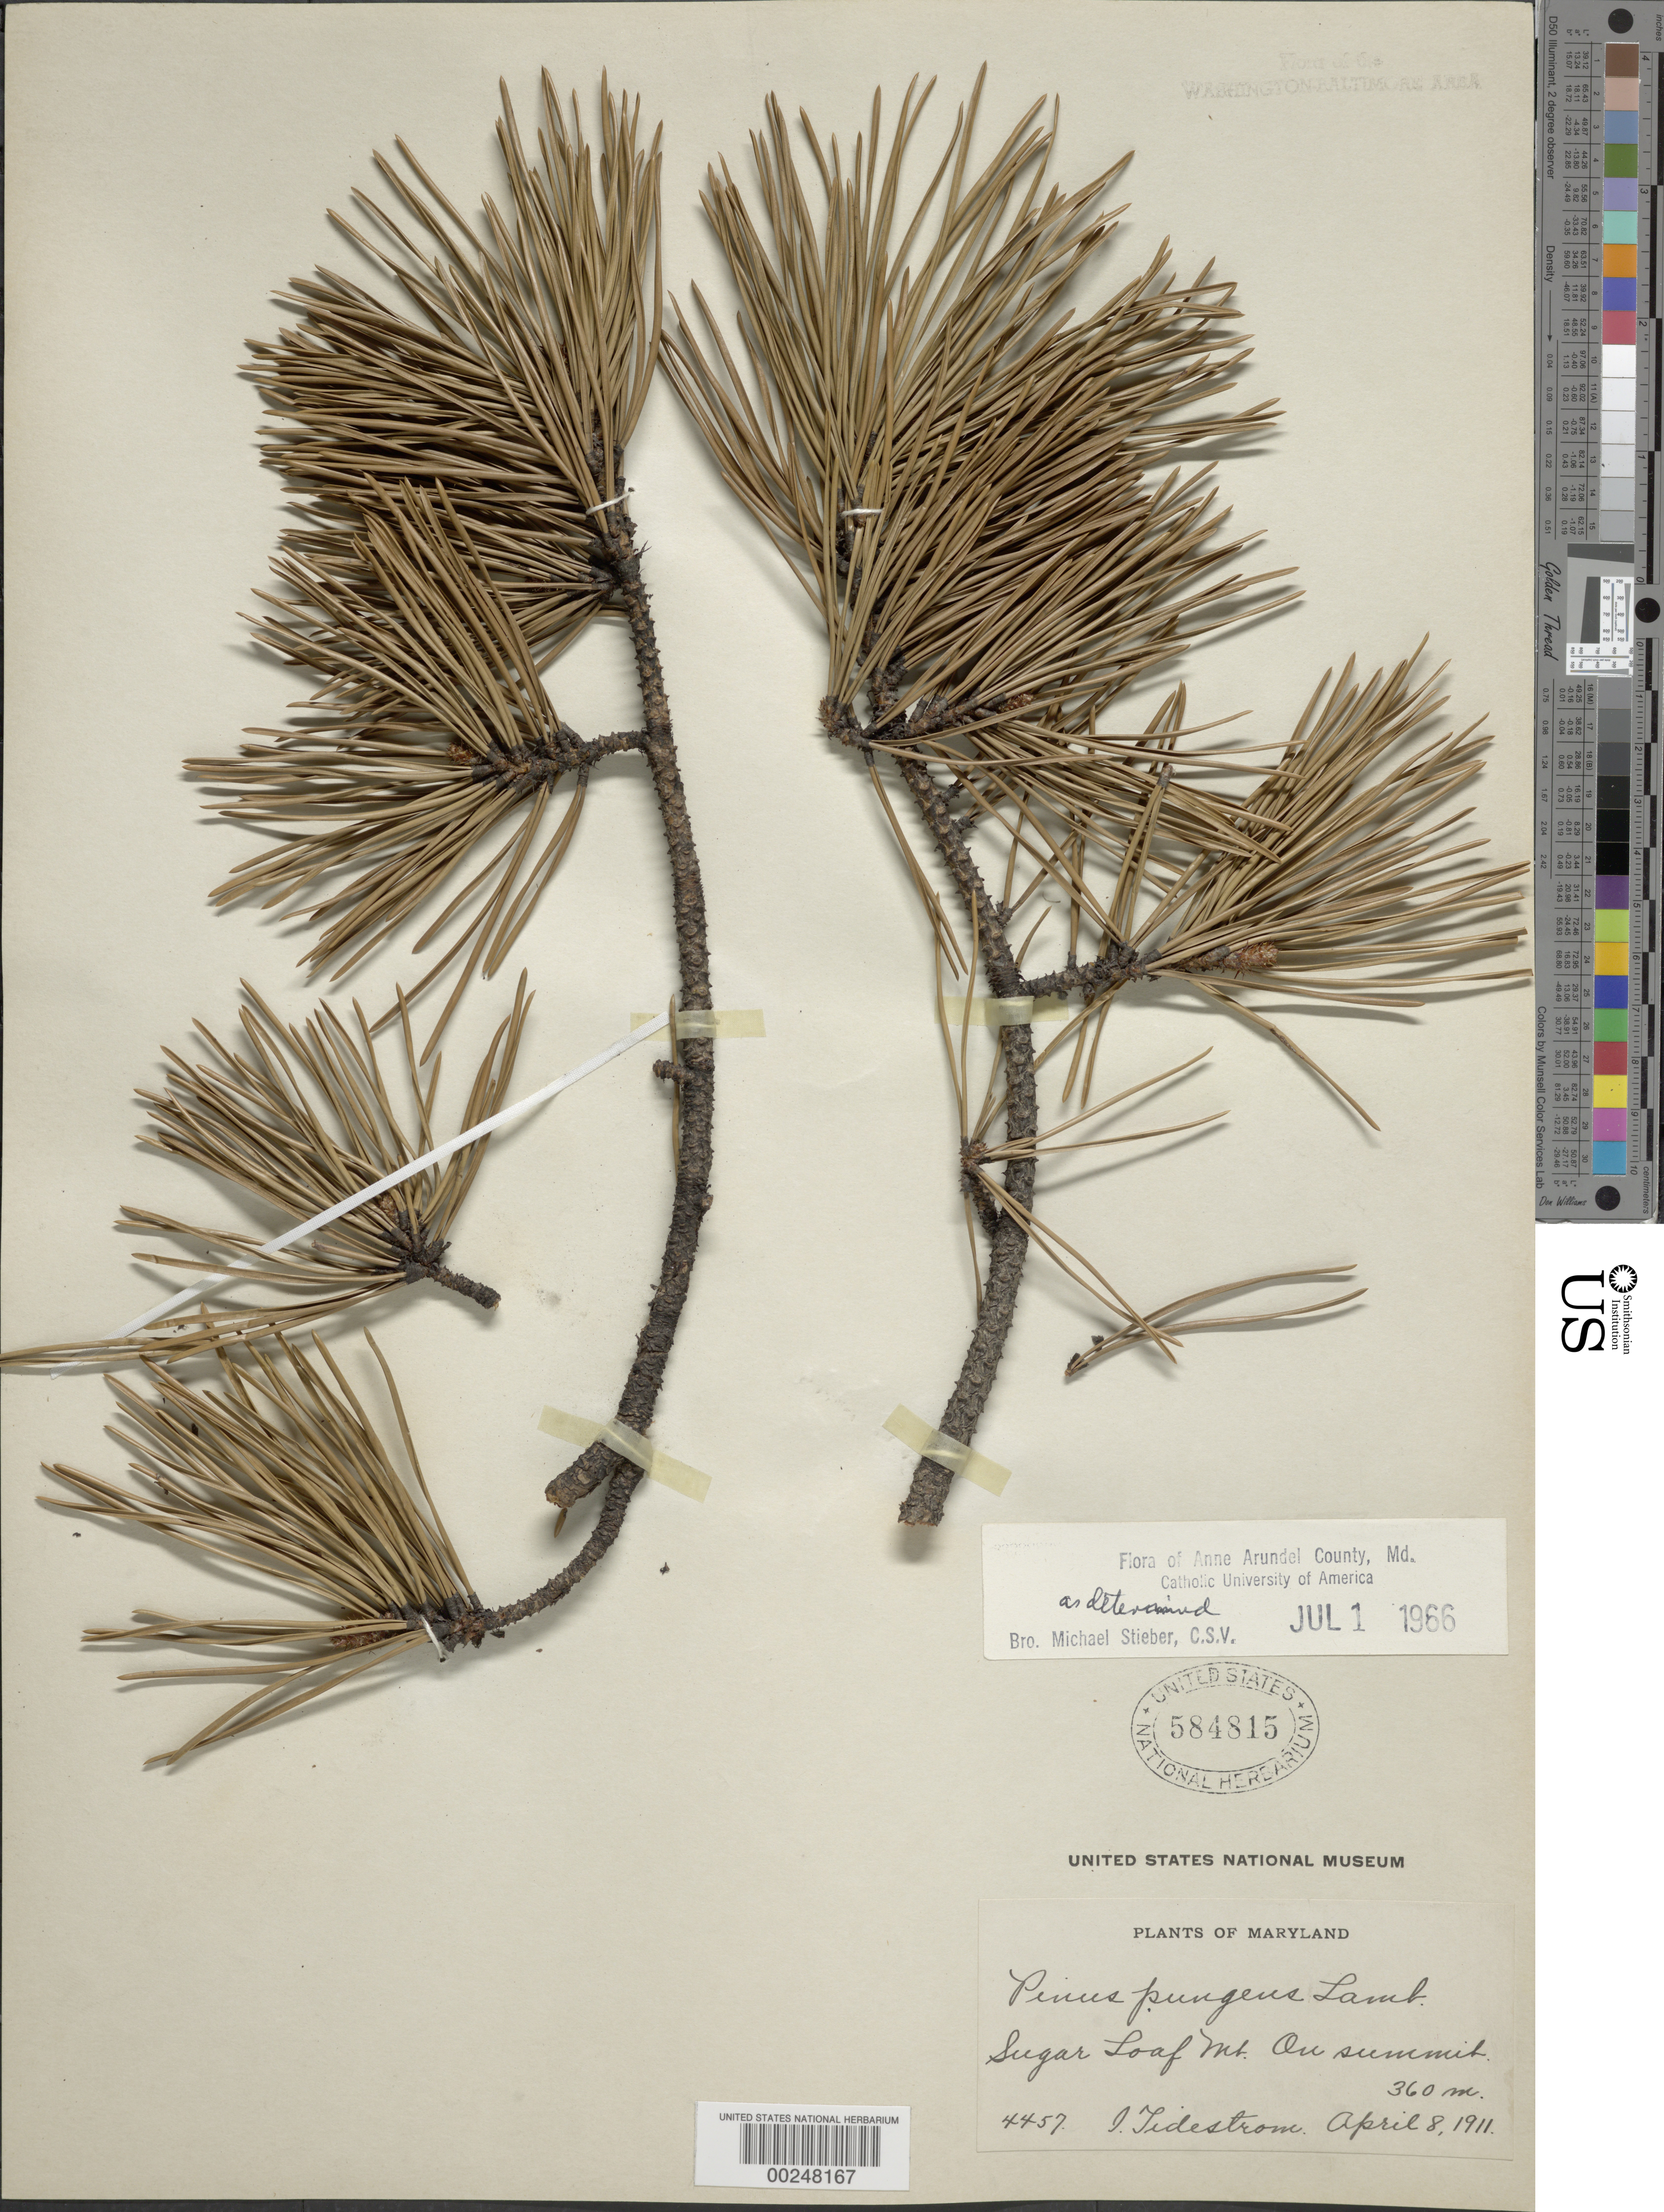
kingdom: Plantae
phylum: Tracheophyta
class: Pinopsida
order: Pinales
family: Pinaceae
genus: Pinus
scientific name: Pinus pungens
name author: Lamb.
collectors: I. F. Tidestrom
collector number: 4457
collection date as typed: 08 Apr 1911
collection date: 1911-04-08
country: United States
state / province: Maryland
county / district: Frederick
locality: Sugar Loaf Mountain summit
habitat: On summit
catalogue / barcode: US 584815